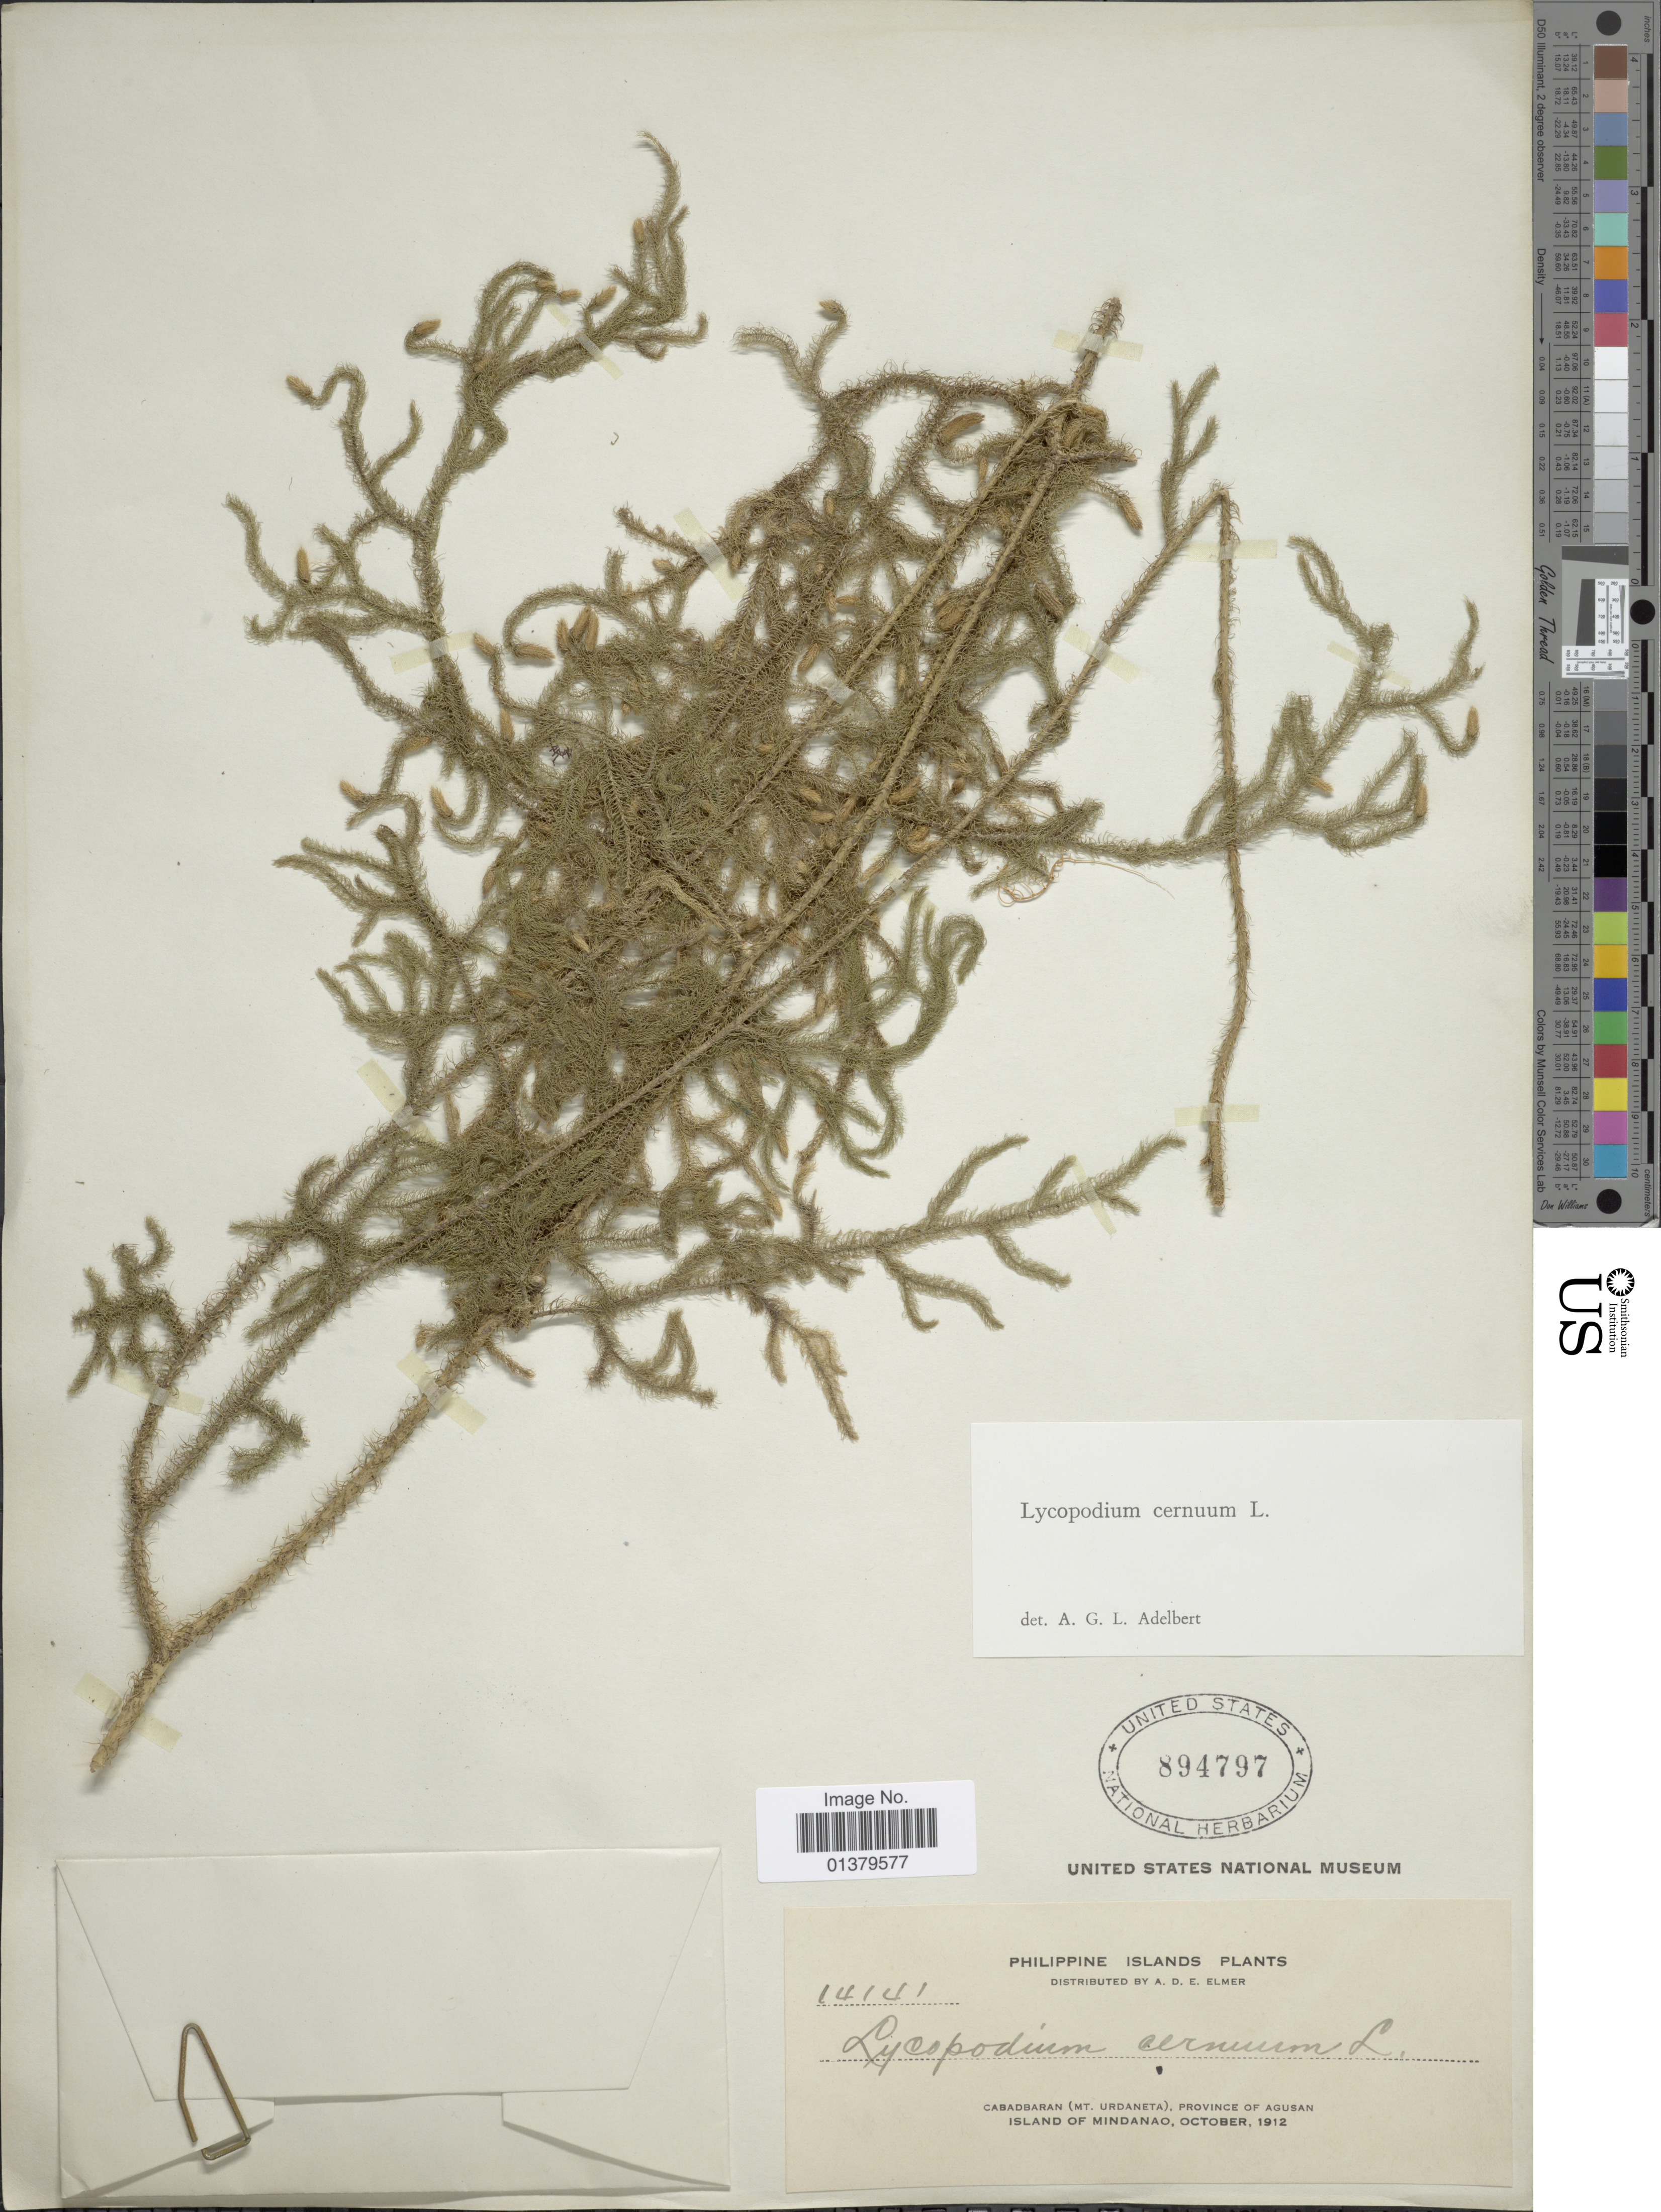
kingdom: Plantae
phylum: Tracheophyta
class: Lycopodiopsida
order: Lycopodiales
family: Lycopodiaceae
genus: Palhinhaea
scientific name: Palhinhaea cernua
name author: (L.) Vasc. & Franco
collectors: A. D. E. Elmer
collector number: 14141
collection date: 1912-10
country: Philippines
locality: Philippine Islands, Cabadbaran (Mt Urdaneta), Province of Agusan, Island of Mindanao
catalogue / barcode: US 894797